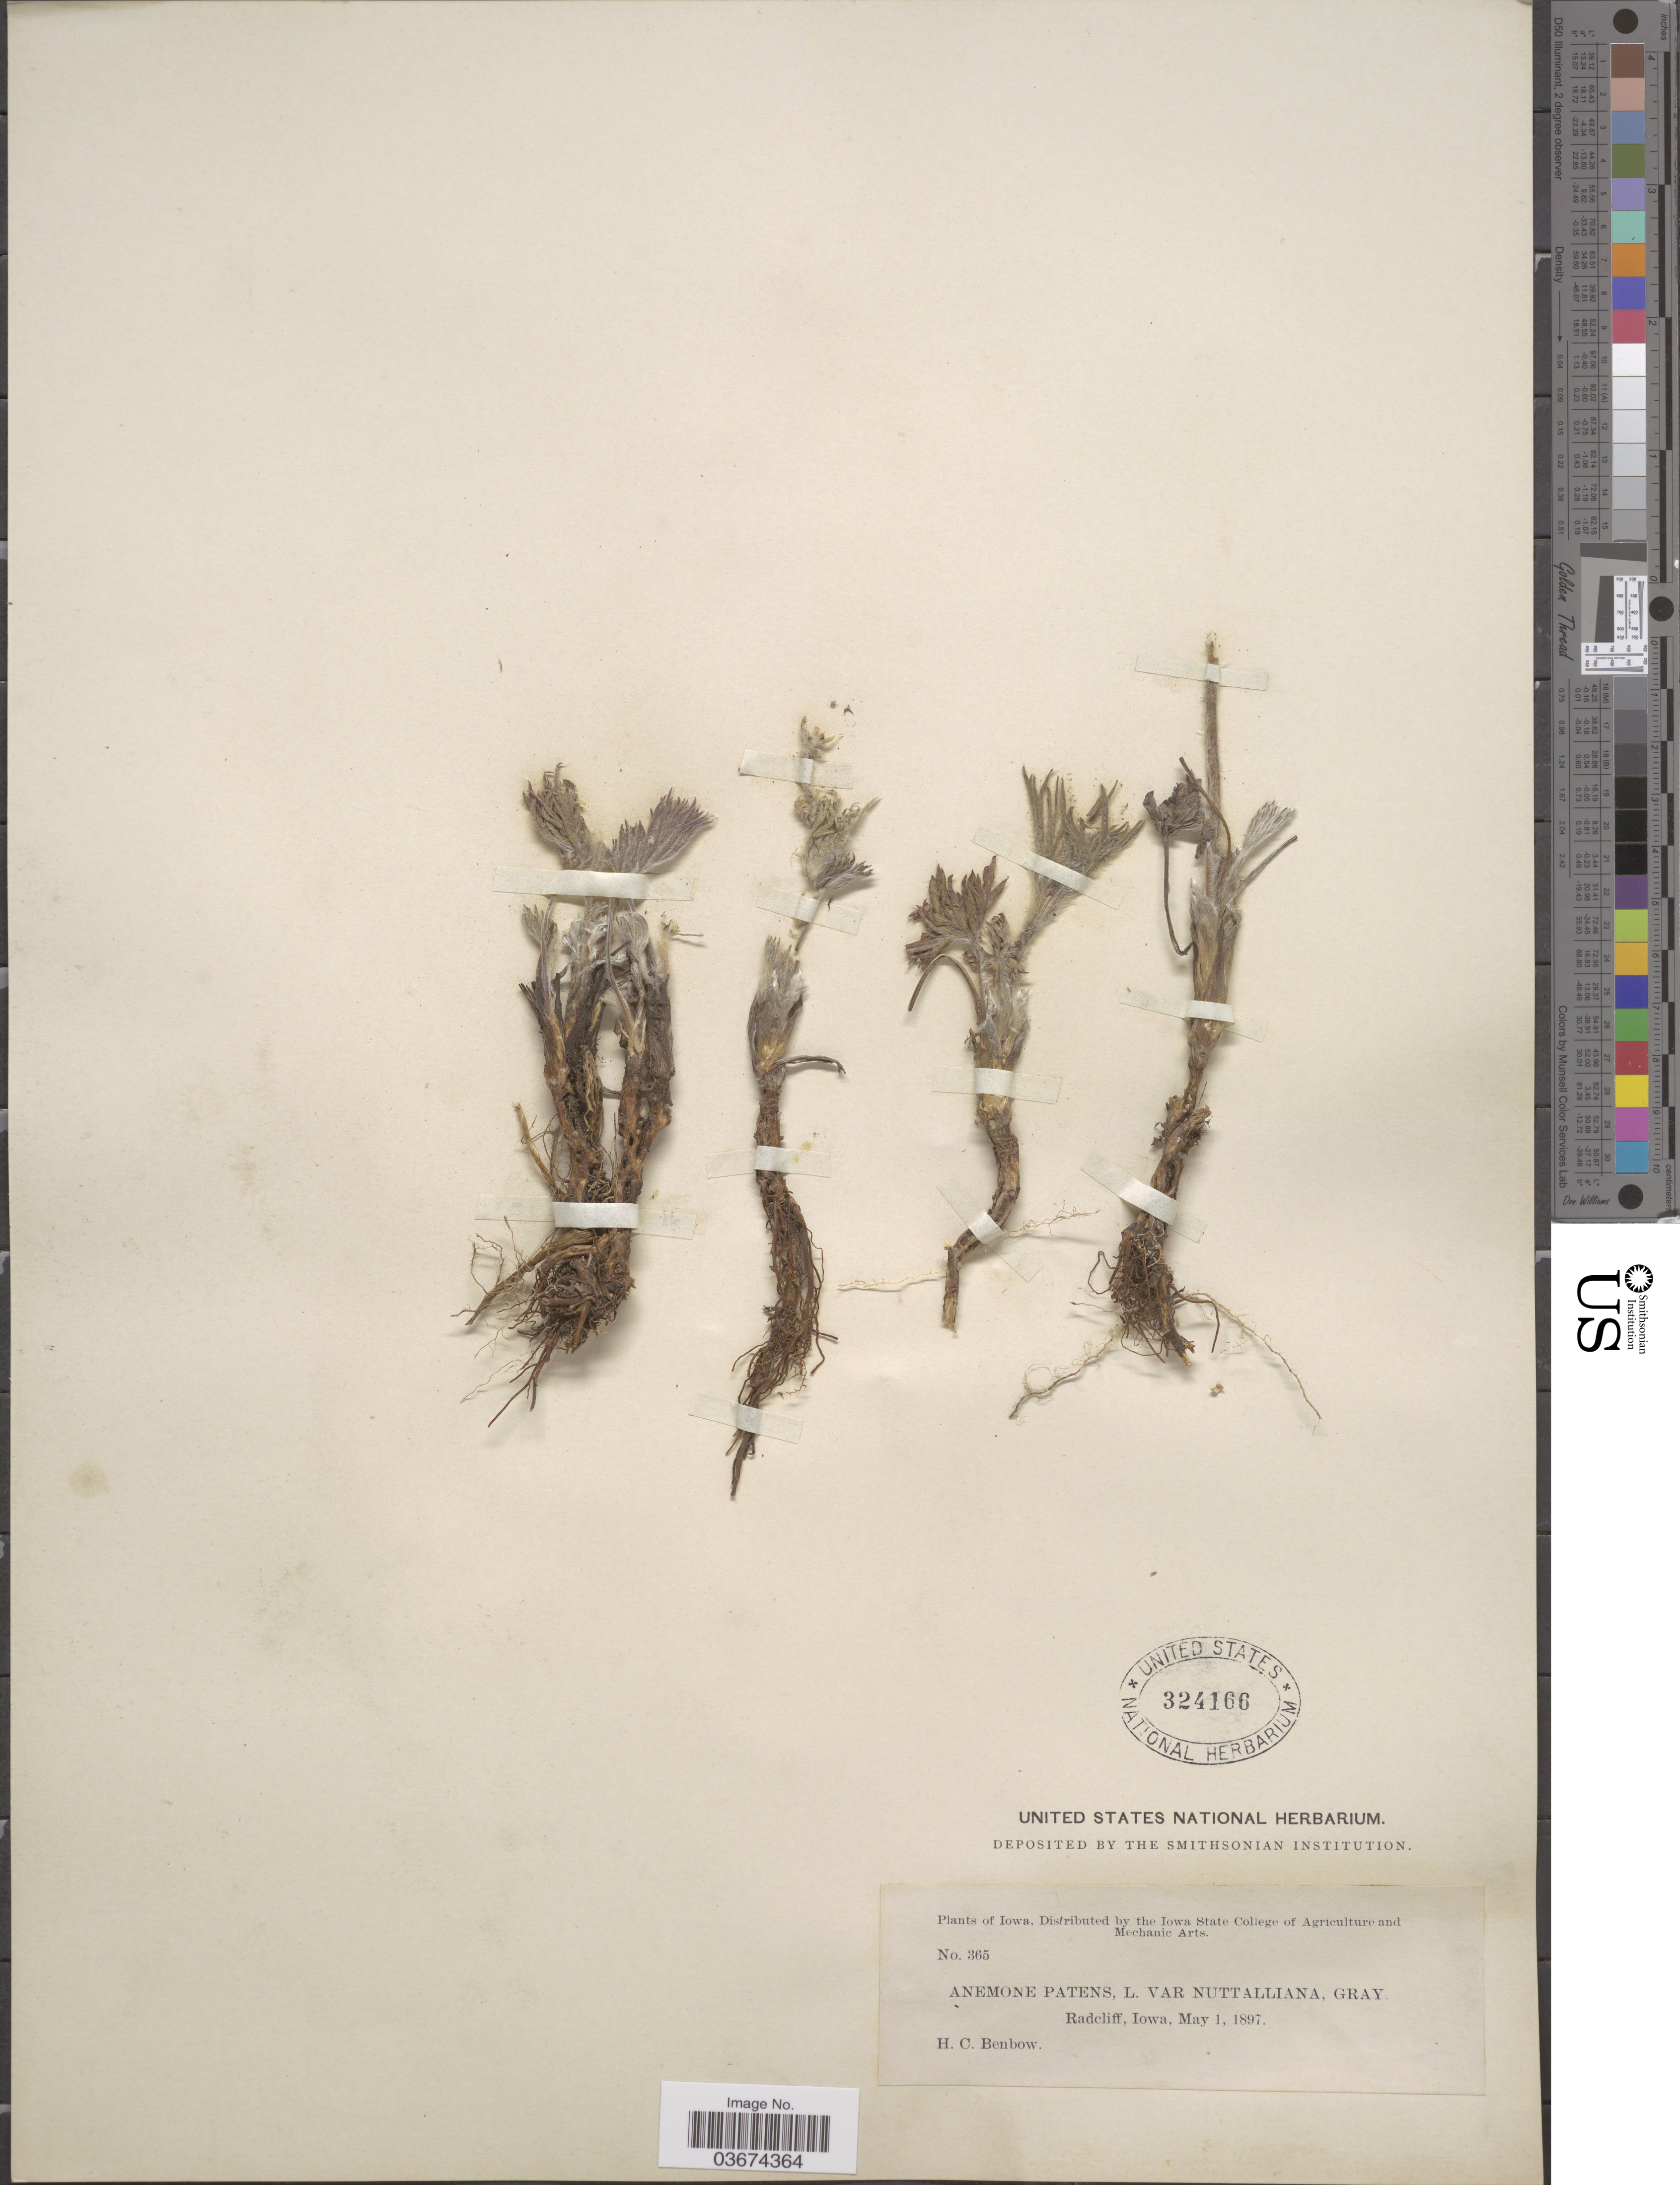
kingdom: Plantae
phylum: Tracheophyta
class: Magnoliopsida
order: Ranunculales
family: Ranunculaceae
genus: Pulsatilla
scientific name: Pulsatilla nuttalliana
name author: (DC.) Bercht. & J. Presl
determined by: Strong, Mark T., (BOT), Smithsonian Institution - National Museum of Natural History (UNITED STATES)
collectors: H. Benbow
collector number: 365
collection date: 1897-05-01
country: United States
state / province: Iowa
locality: Radcliff.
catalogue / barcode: US 324166